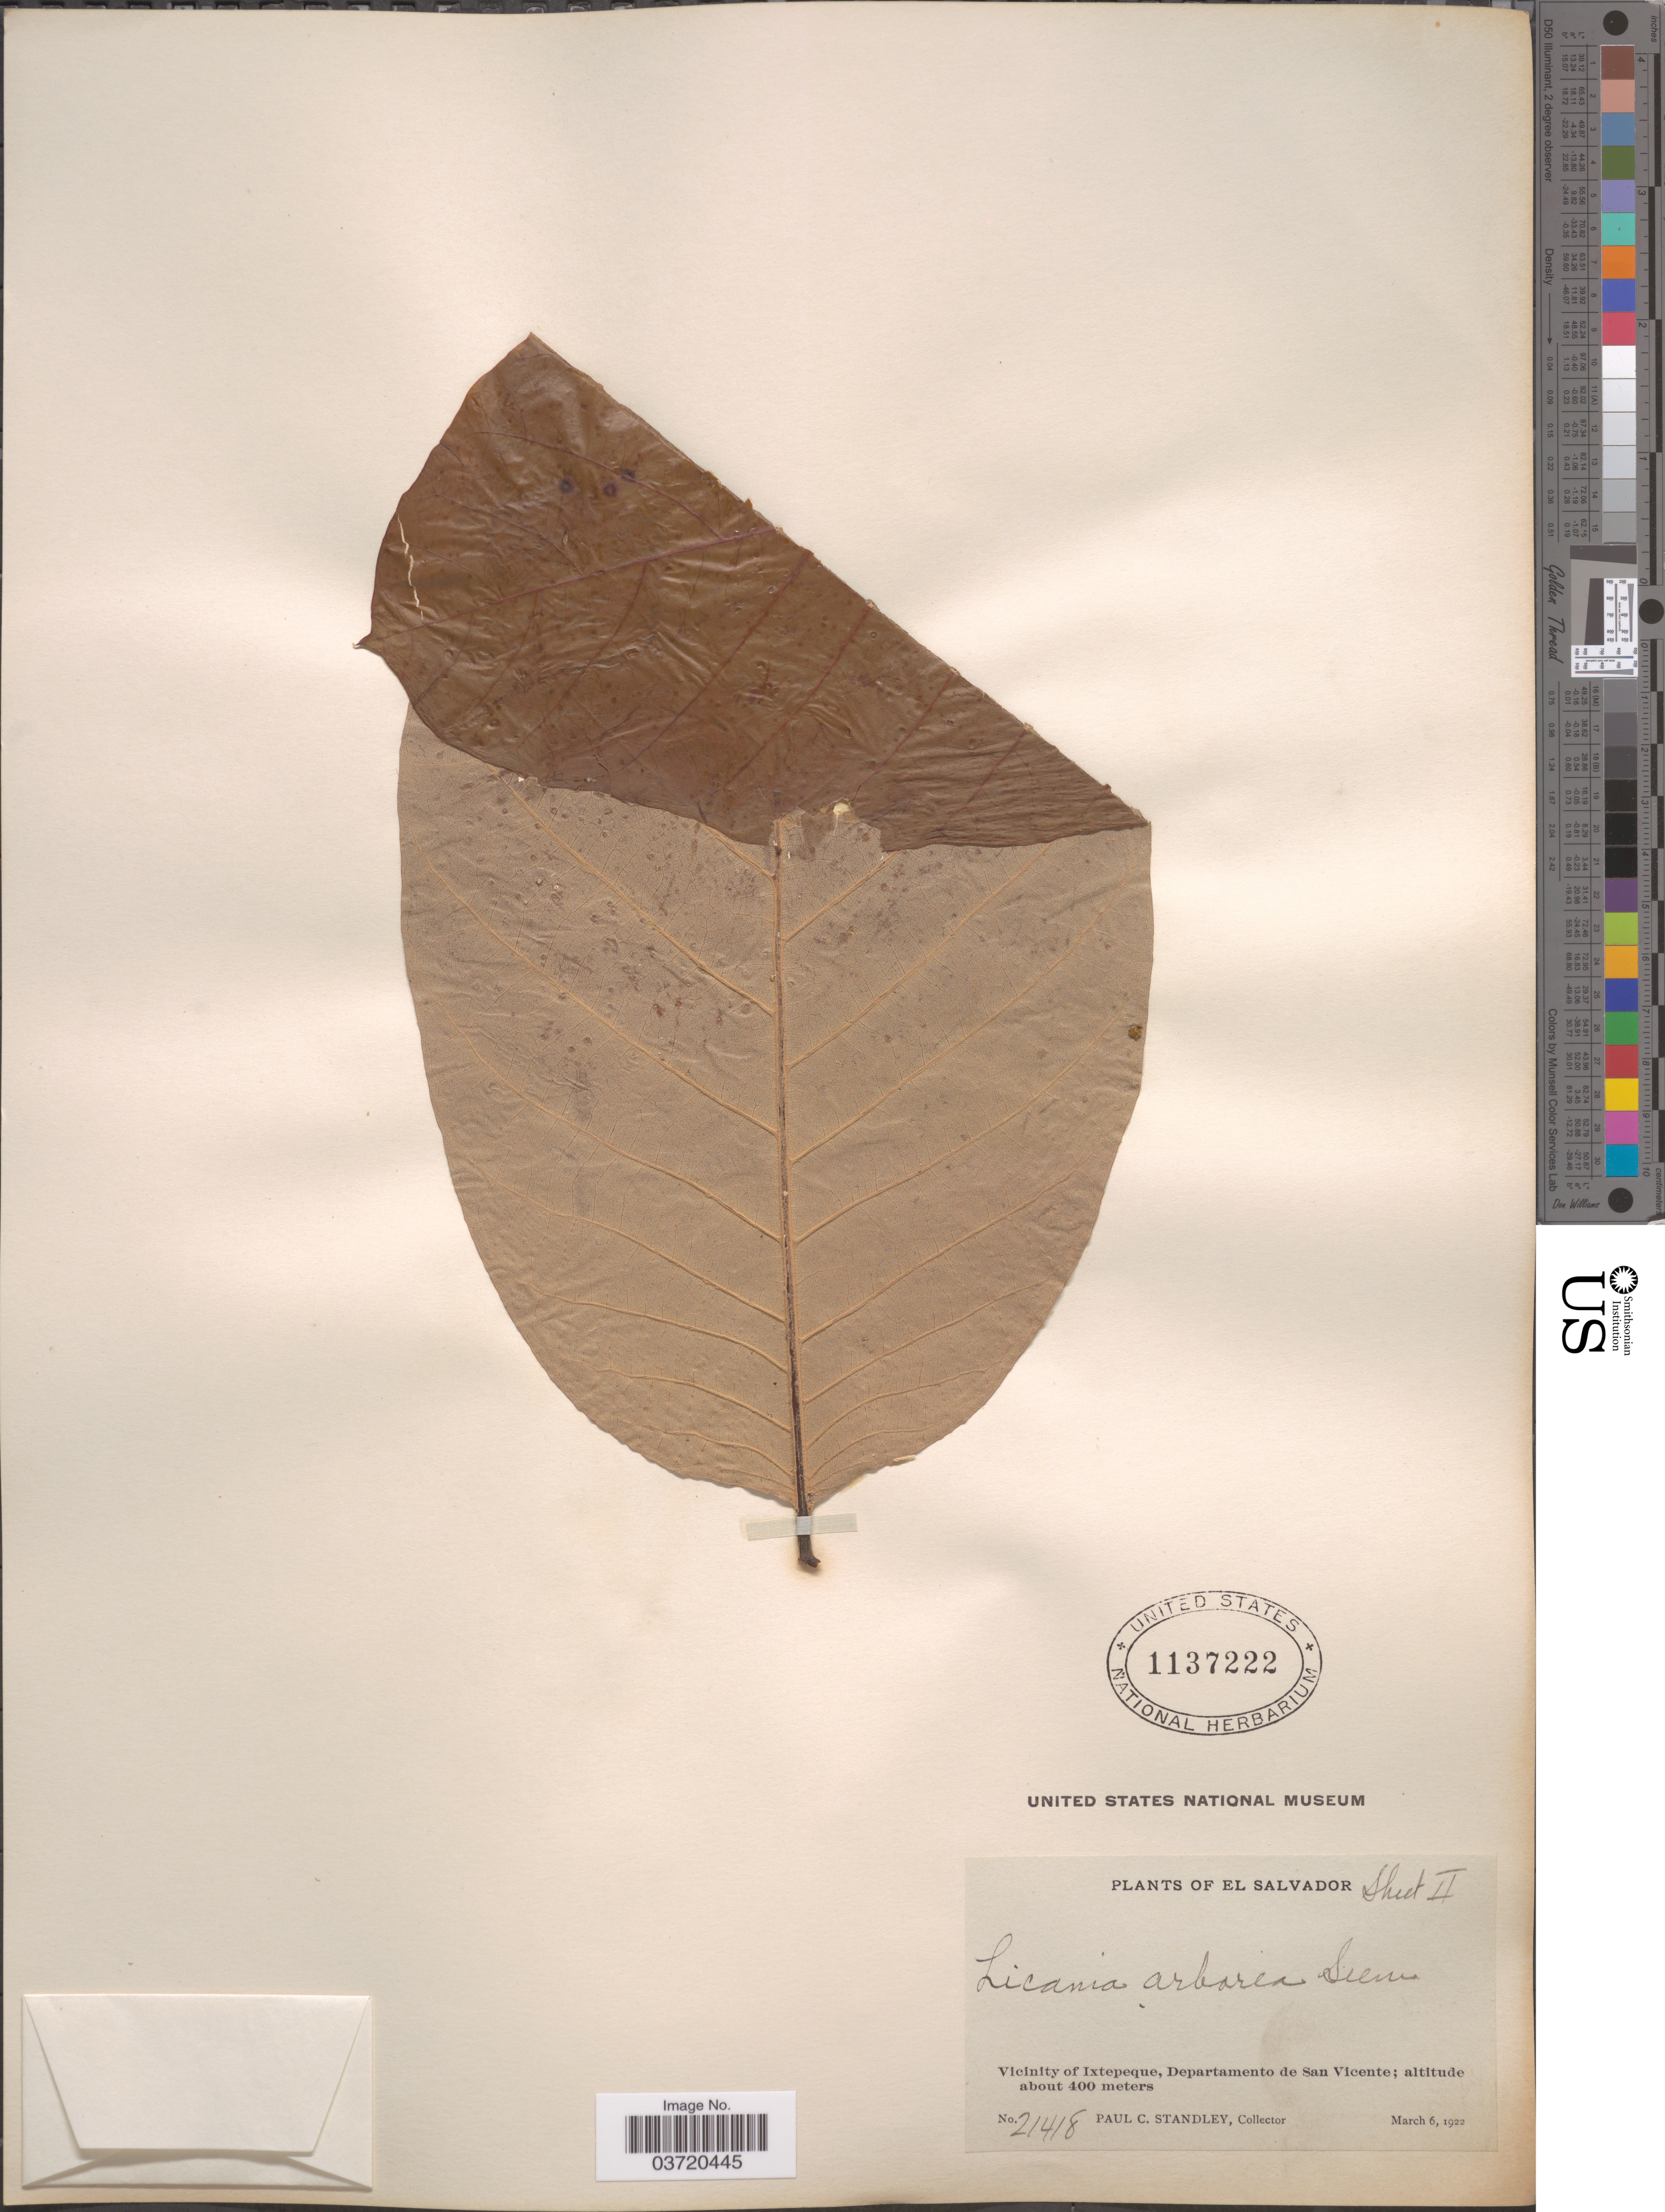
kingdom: Plantae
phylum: Tracheophyta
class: Magnoliopsida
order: Malpighiales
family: Chrysobalanaceae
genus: Microdesmia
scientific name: Microdesmia arborea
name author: (Seem.) Sothers & Prance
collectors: P. C. Standley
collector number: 21418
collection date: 1922-03-06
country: El Salvador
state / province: San Vincente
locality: Vicinity of Ixtepeque, Departamento de San Vicente.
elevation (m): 400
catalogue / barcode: US 1137222